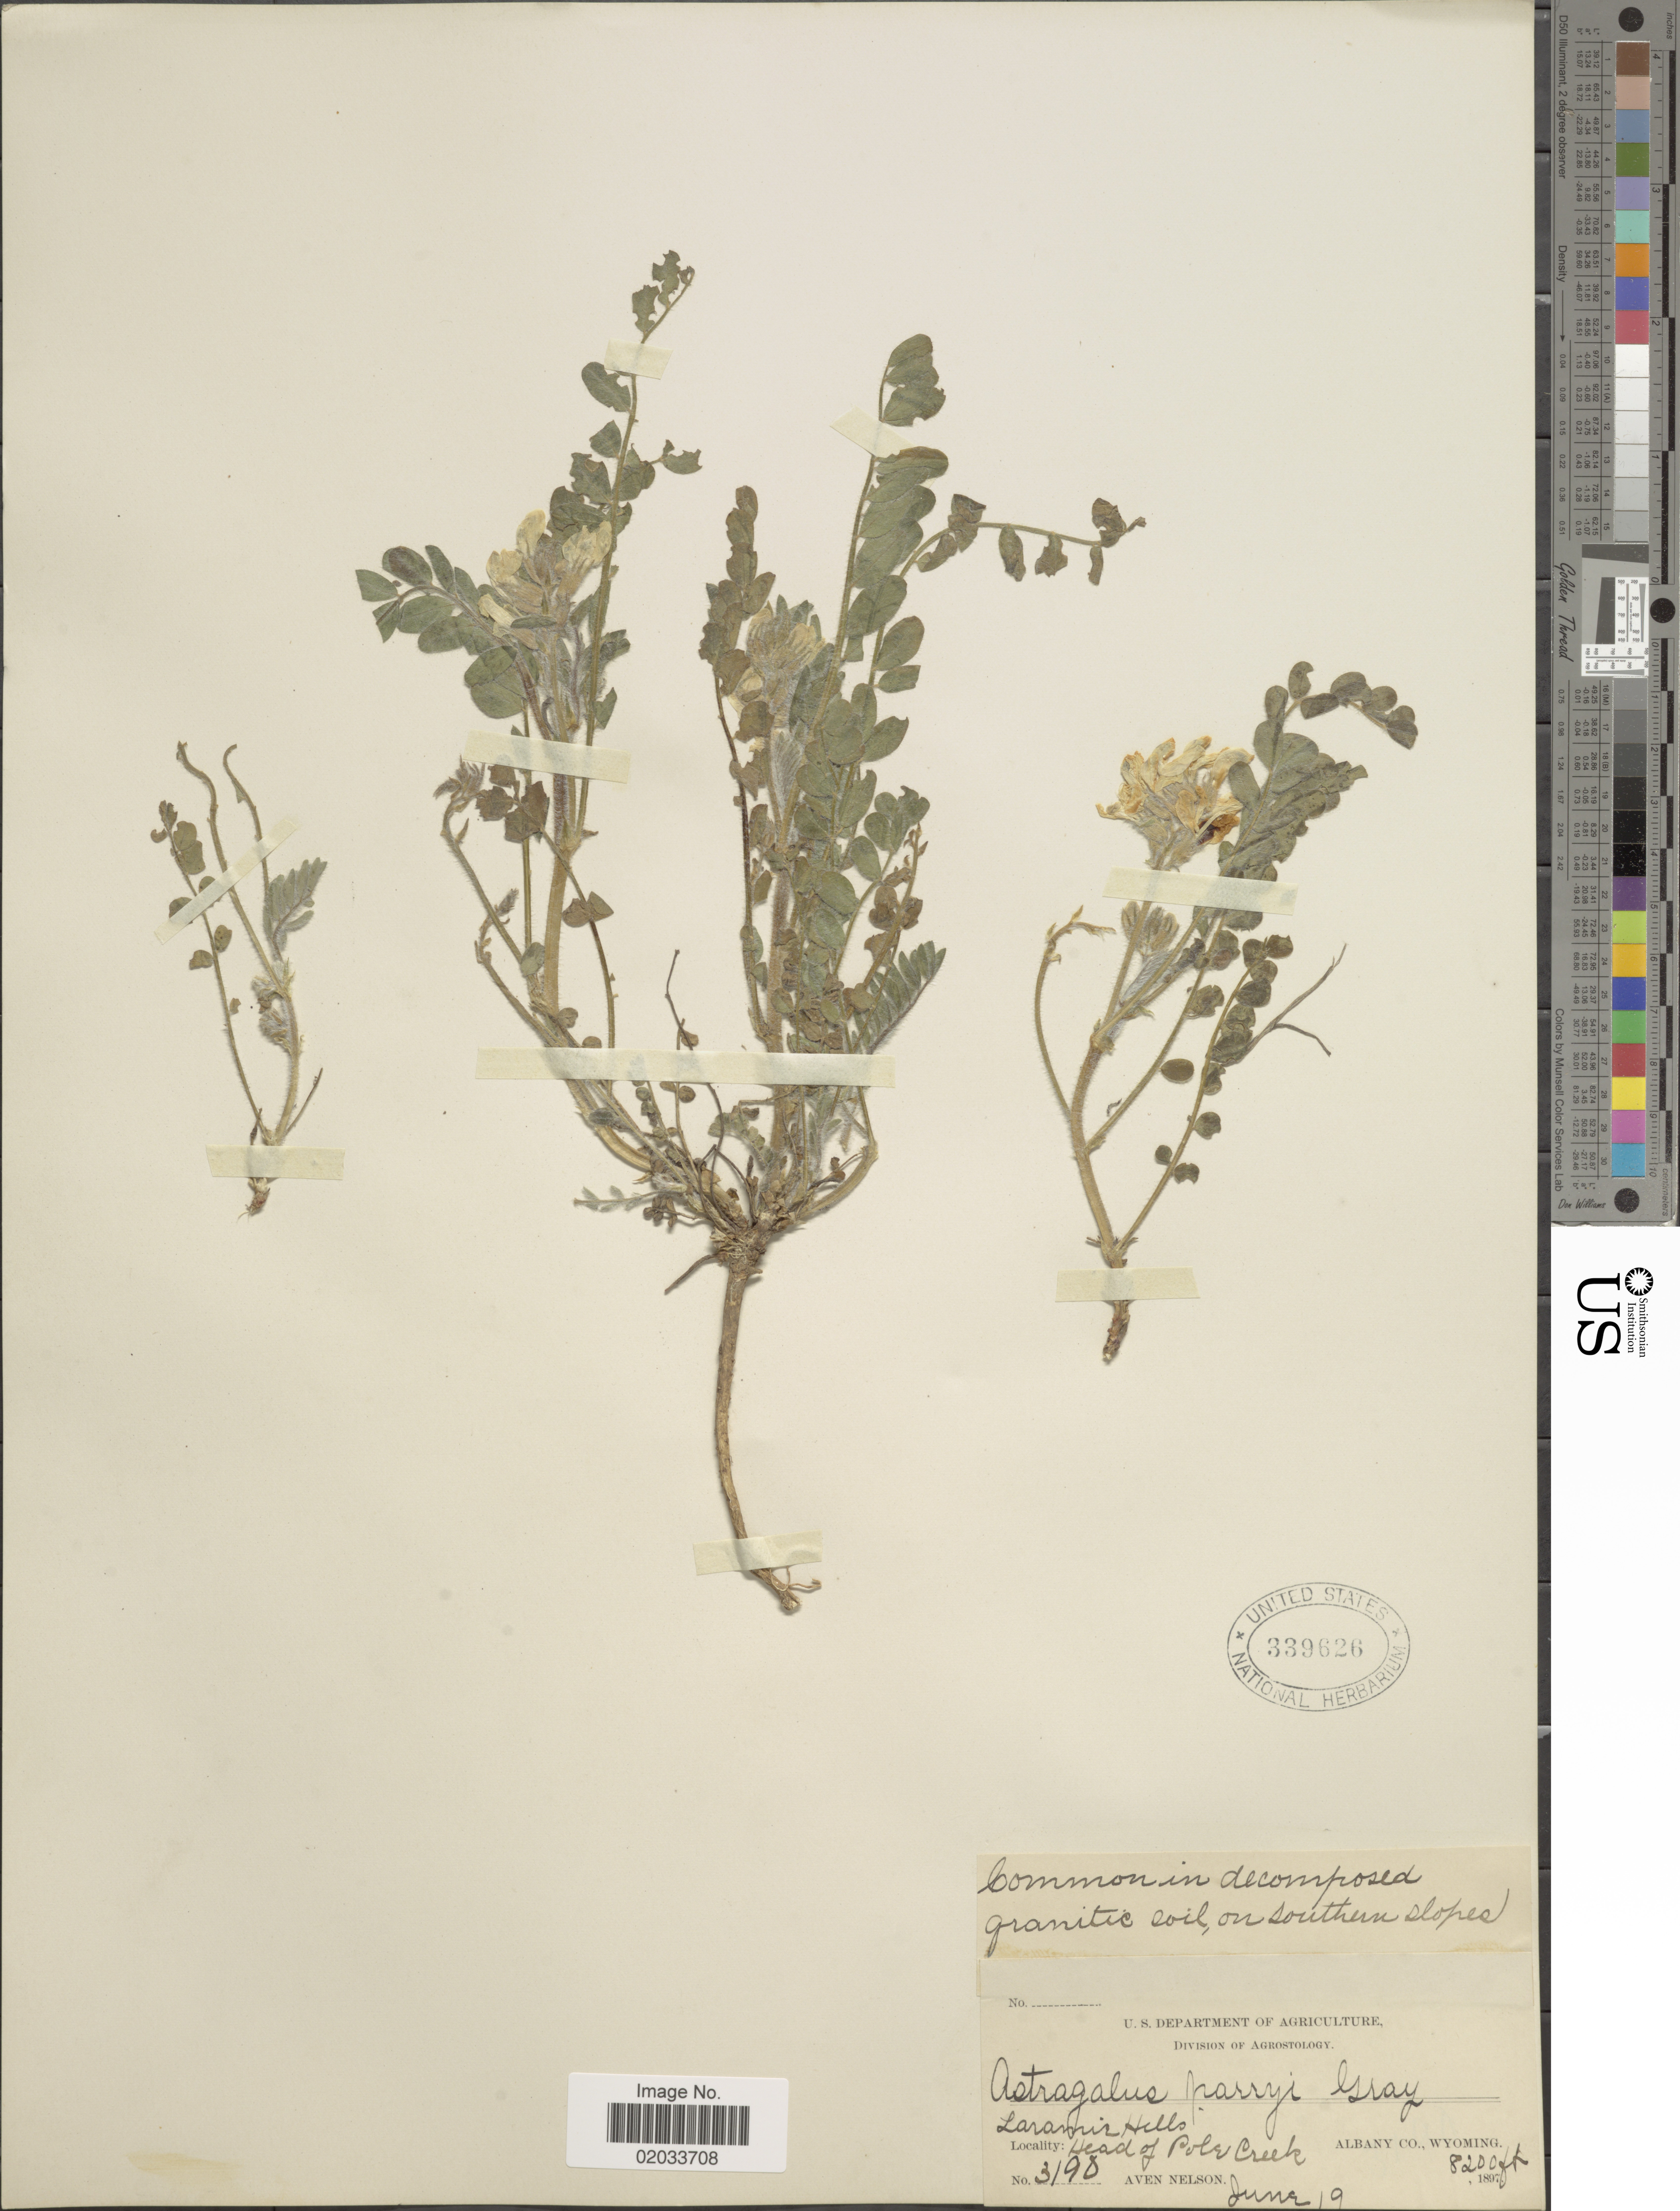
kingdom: Plantae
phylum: Tracheophyta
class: Magnoliopsida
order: Fabales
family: Fabaceae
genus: Astragalus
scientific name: Astragalus parryi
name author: A. Gray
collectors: A. Nelson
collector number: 3190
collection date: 1897-06-19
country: United States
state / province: Wyoming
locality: Laramie Hills, Head of Pole Creek, Albany Co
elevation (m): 2499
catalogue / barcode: US 339626